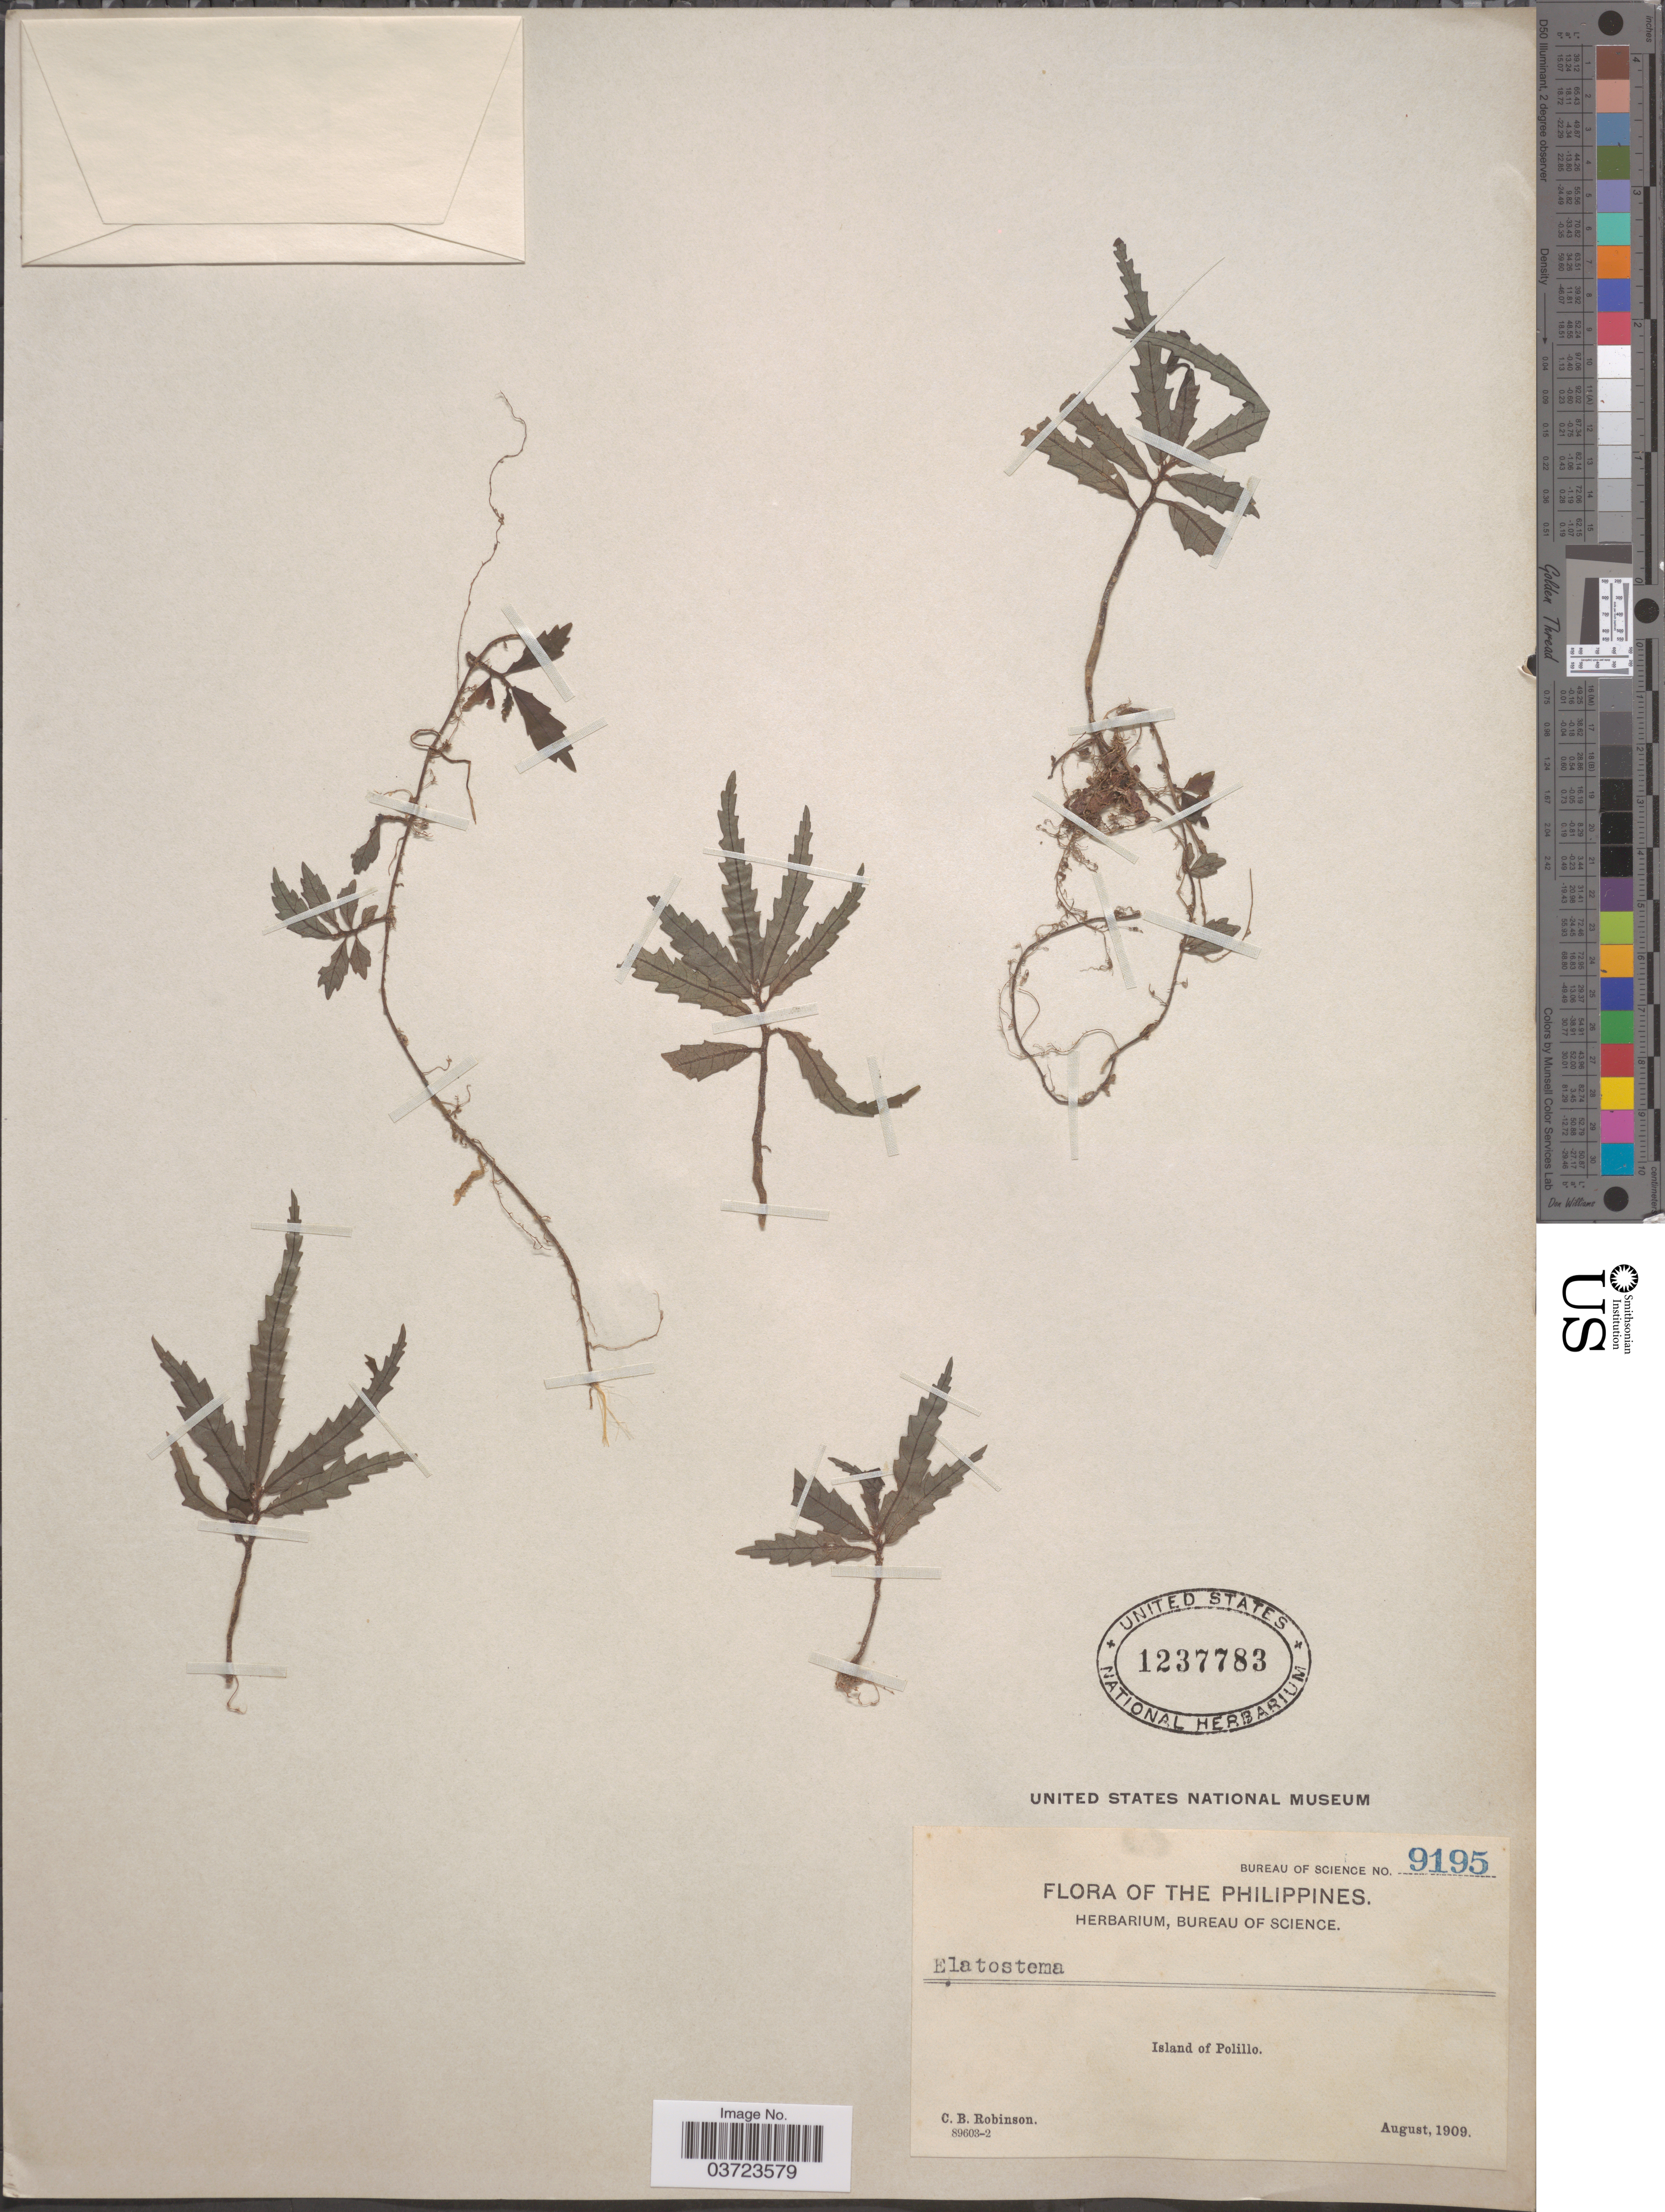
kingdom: Plantae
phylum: Tracheophyta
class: Magnoliopsida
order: Rosales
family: Urticaceae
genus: Elatostema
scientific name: Elatostema sp.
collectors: C. Robinson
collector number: Bureau of Science 9195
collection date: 1909-08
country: Philippines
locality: Island of Polillo.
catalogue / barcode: US 1237783